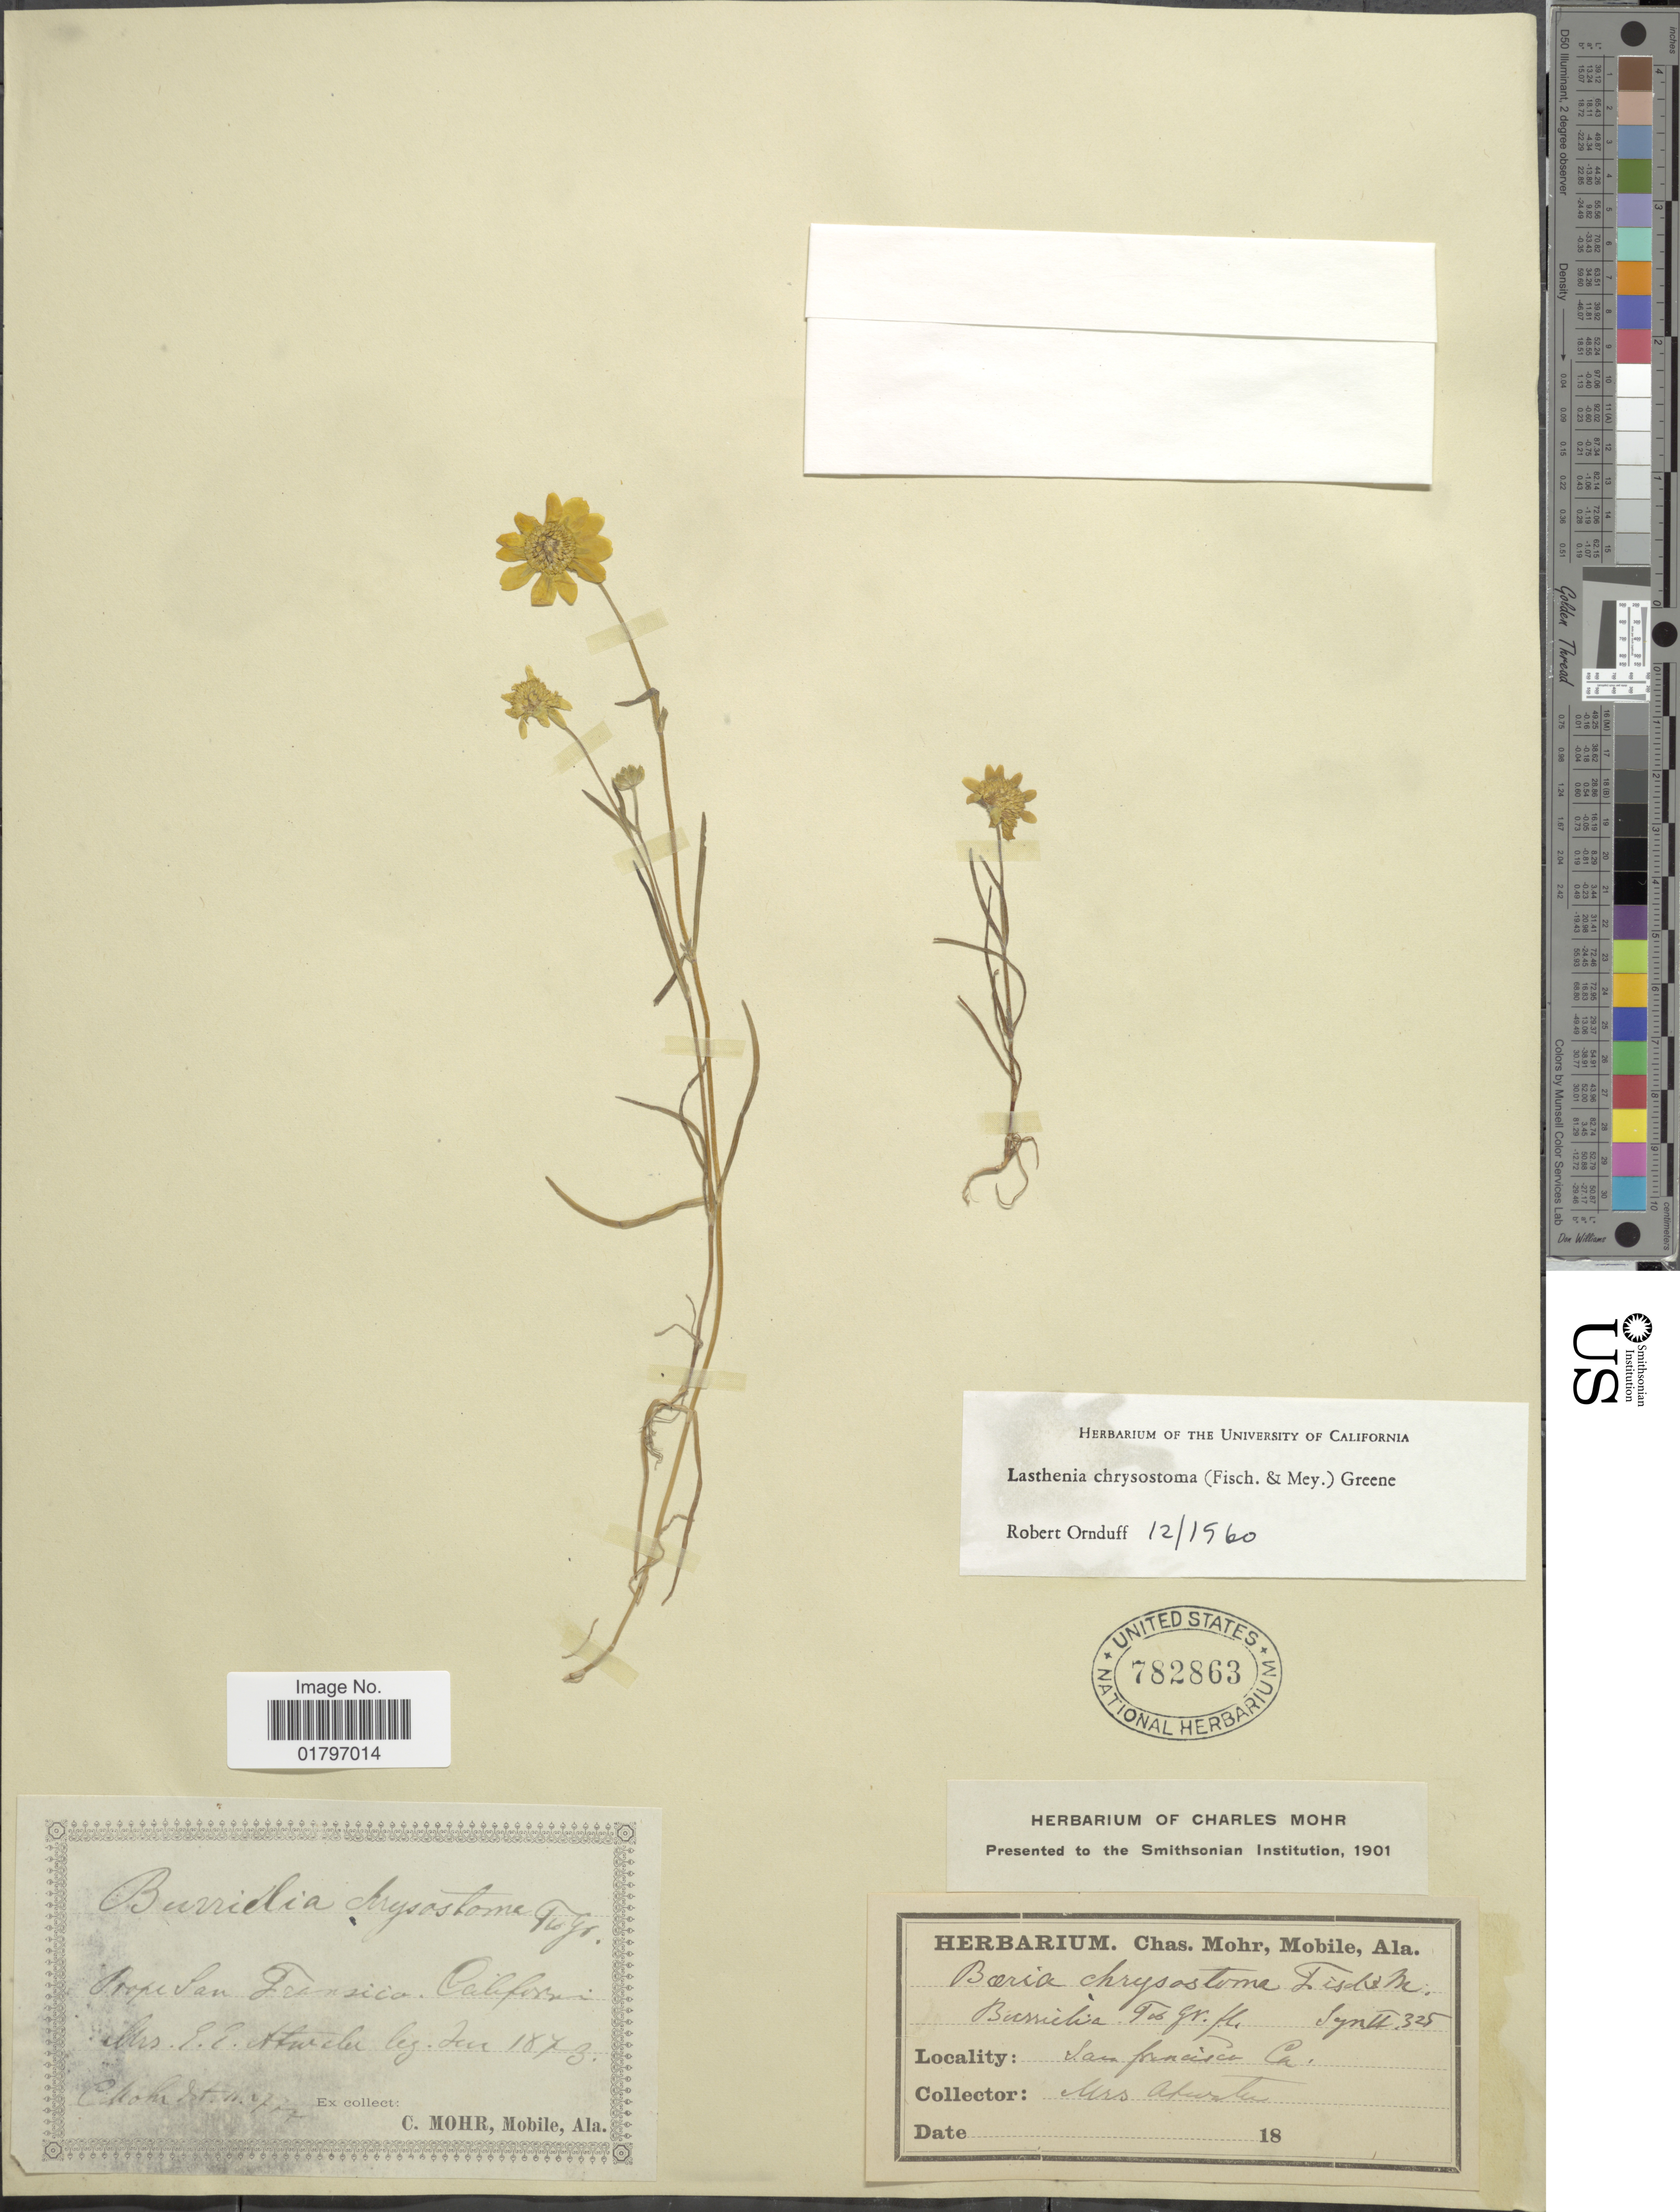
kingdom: Plantae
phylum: Tracheophyta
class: Magnoliopsida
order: Asterales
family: Asteraceae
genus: Lasthenia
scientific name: Lasthenia chrysostoma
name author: (Fisch. & C.A. Mey.) Greene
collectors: E. E. Atwater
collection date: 1873-06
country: United States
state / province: California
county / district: San Francisco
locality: Prope San Francisco, California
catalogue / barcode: US 782863